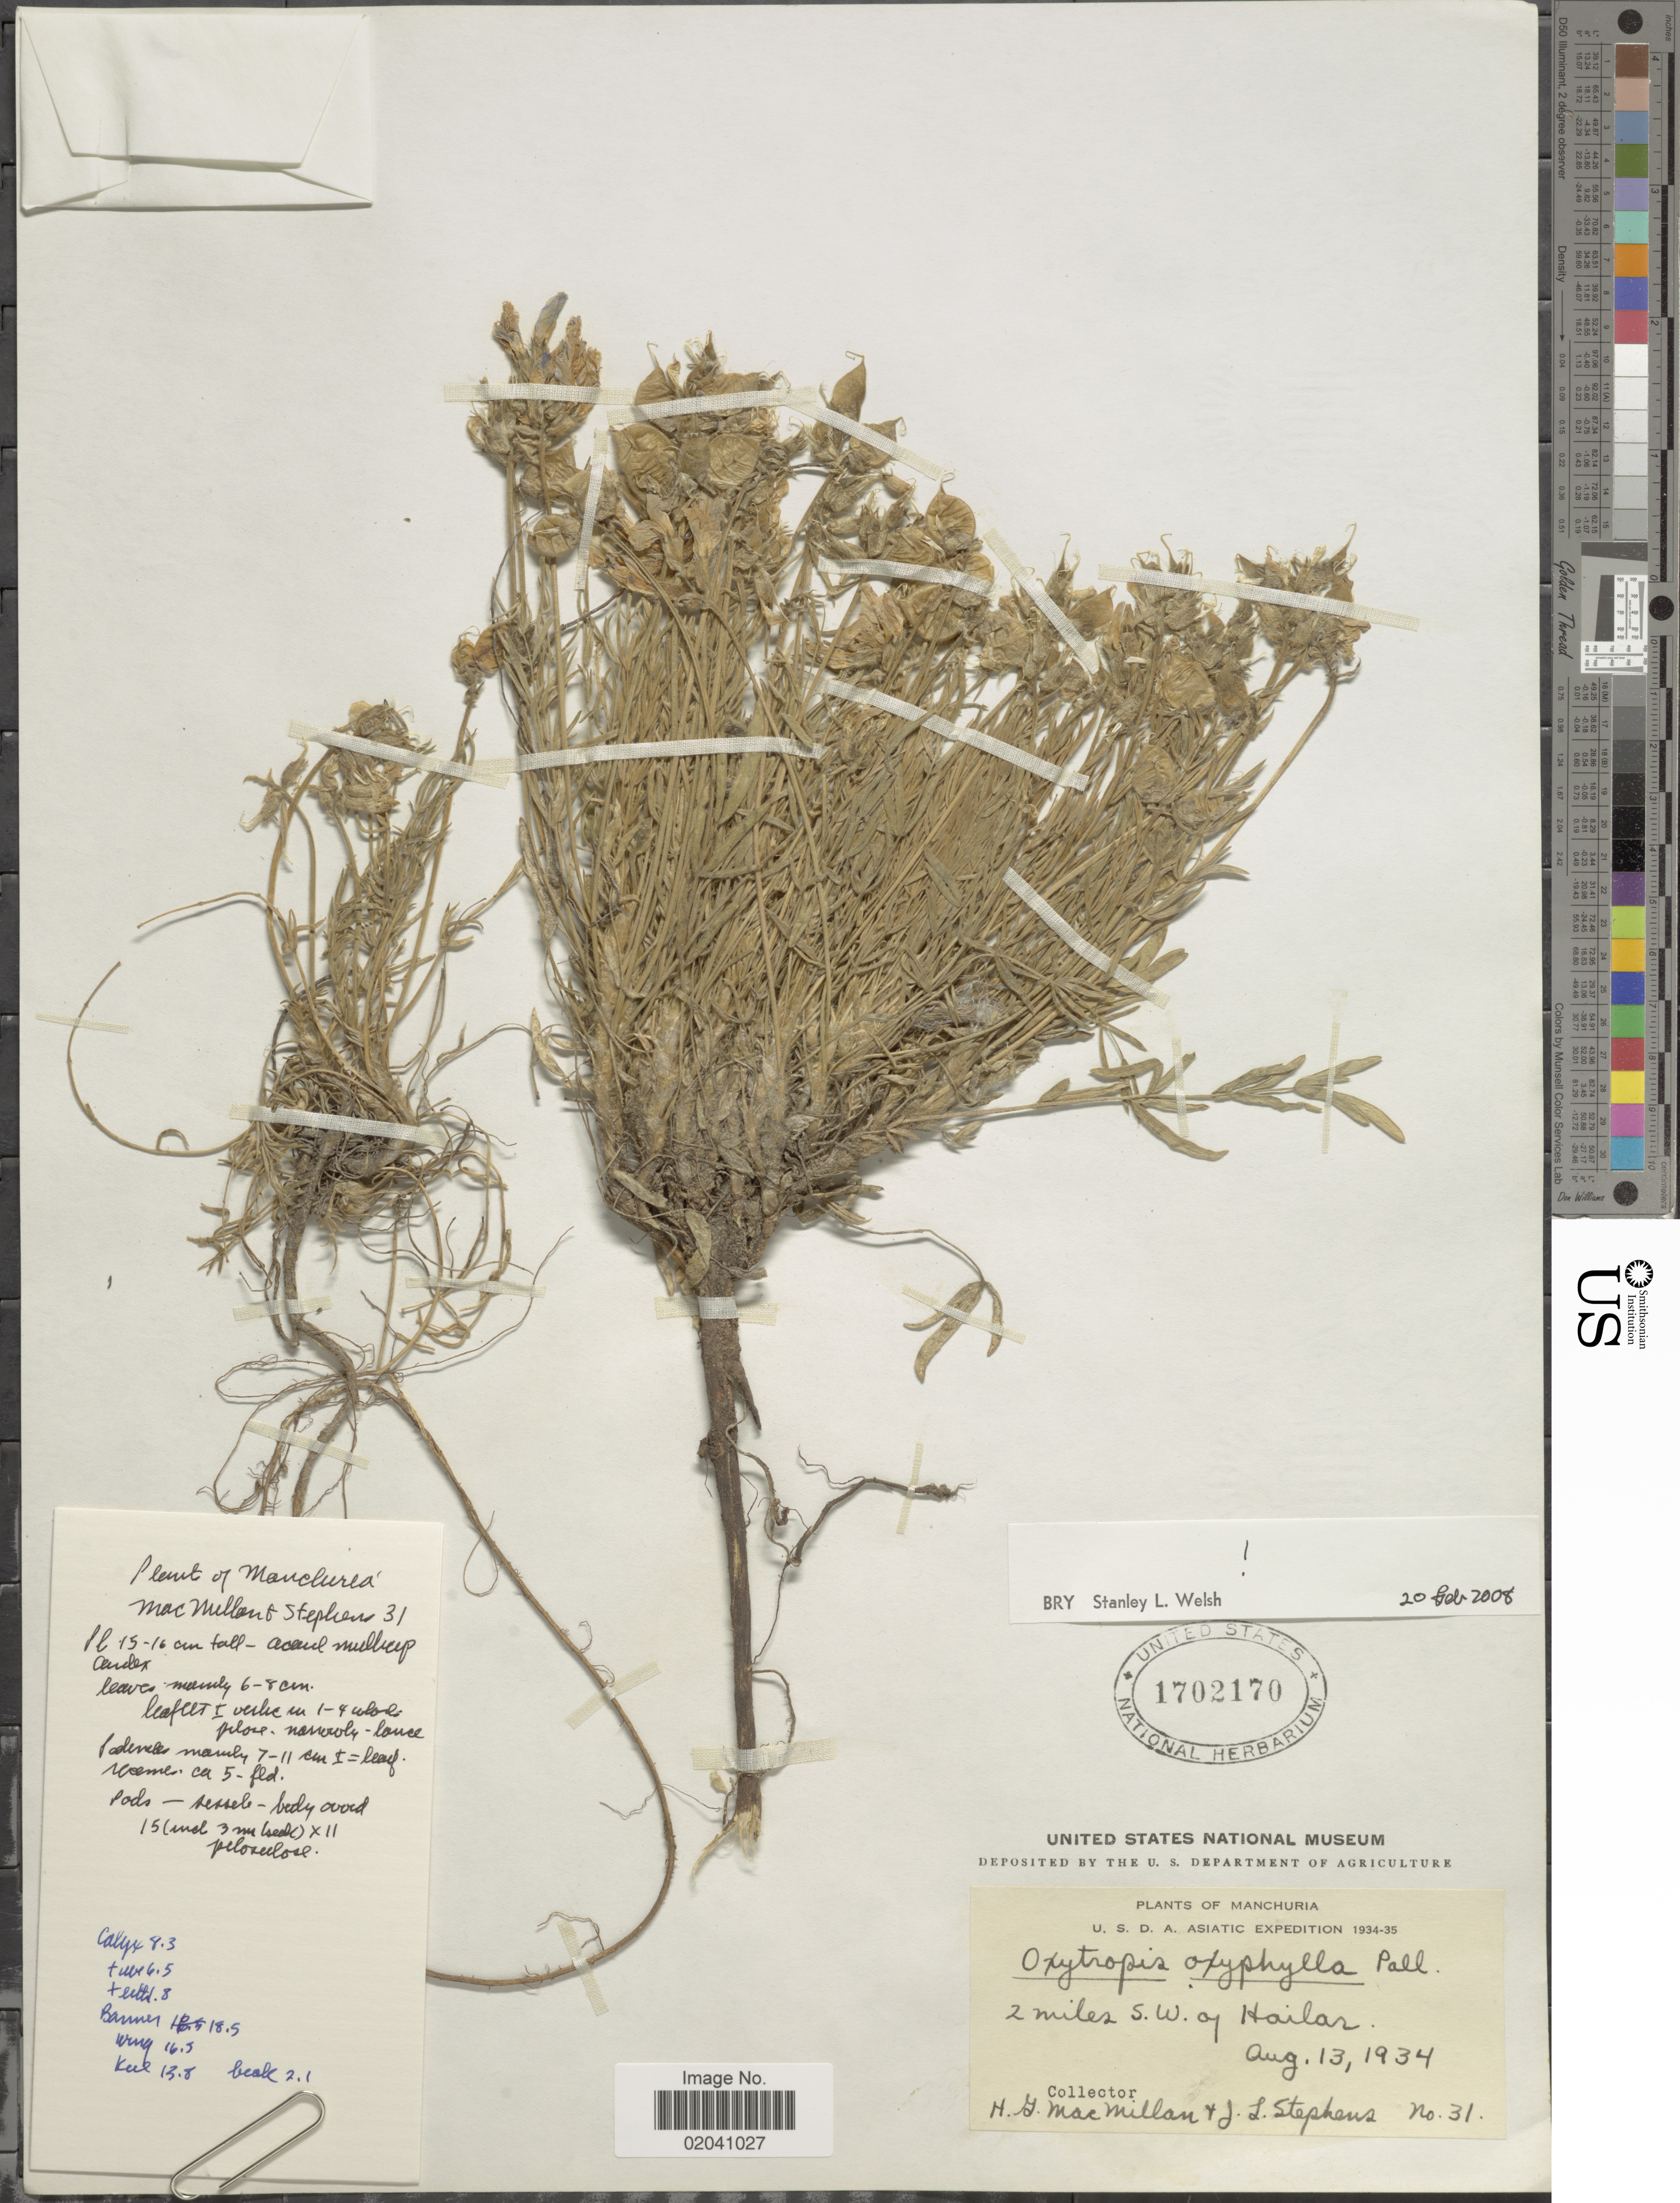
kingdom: Plantae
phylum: Tracheophyta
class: Magnoliopsida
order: Fabales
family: Fabaceae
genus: Oxytropis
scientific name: Oxytropis oxyphylla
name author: (Pall.) DC.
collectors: H. MacMillan & J. Stephens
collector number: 31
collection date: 1934-08-13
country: China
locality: Manchuria, 2 miles S.W. of Hailar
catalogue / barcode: US 1702170